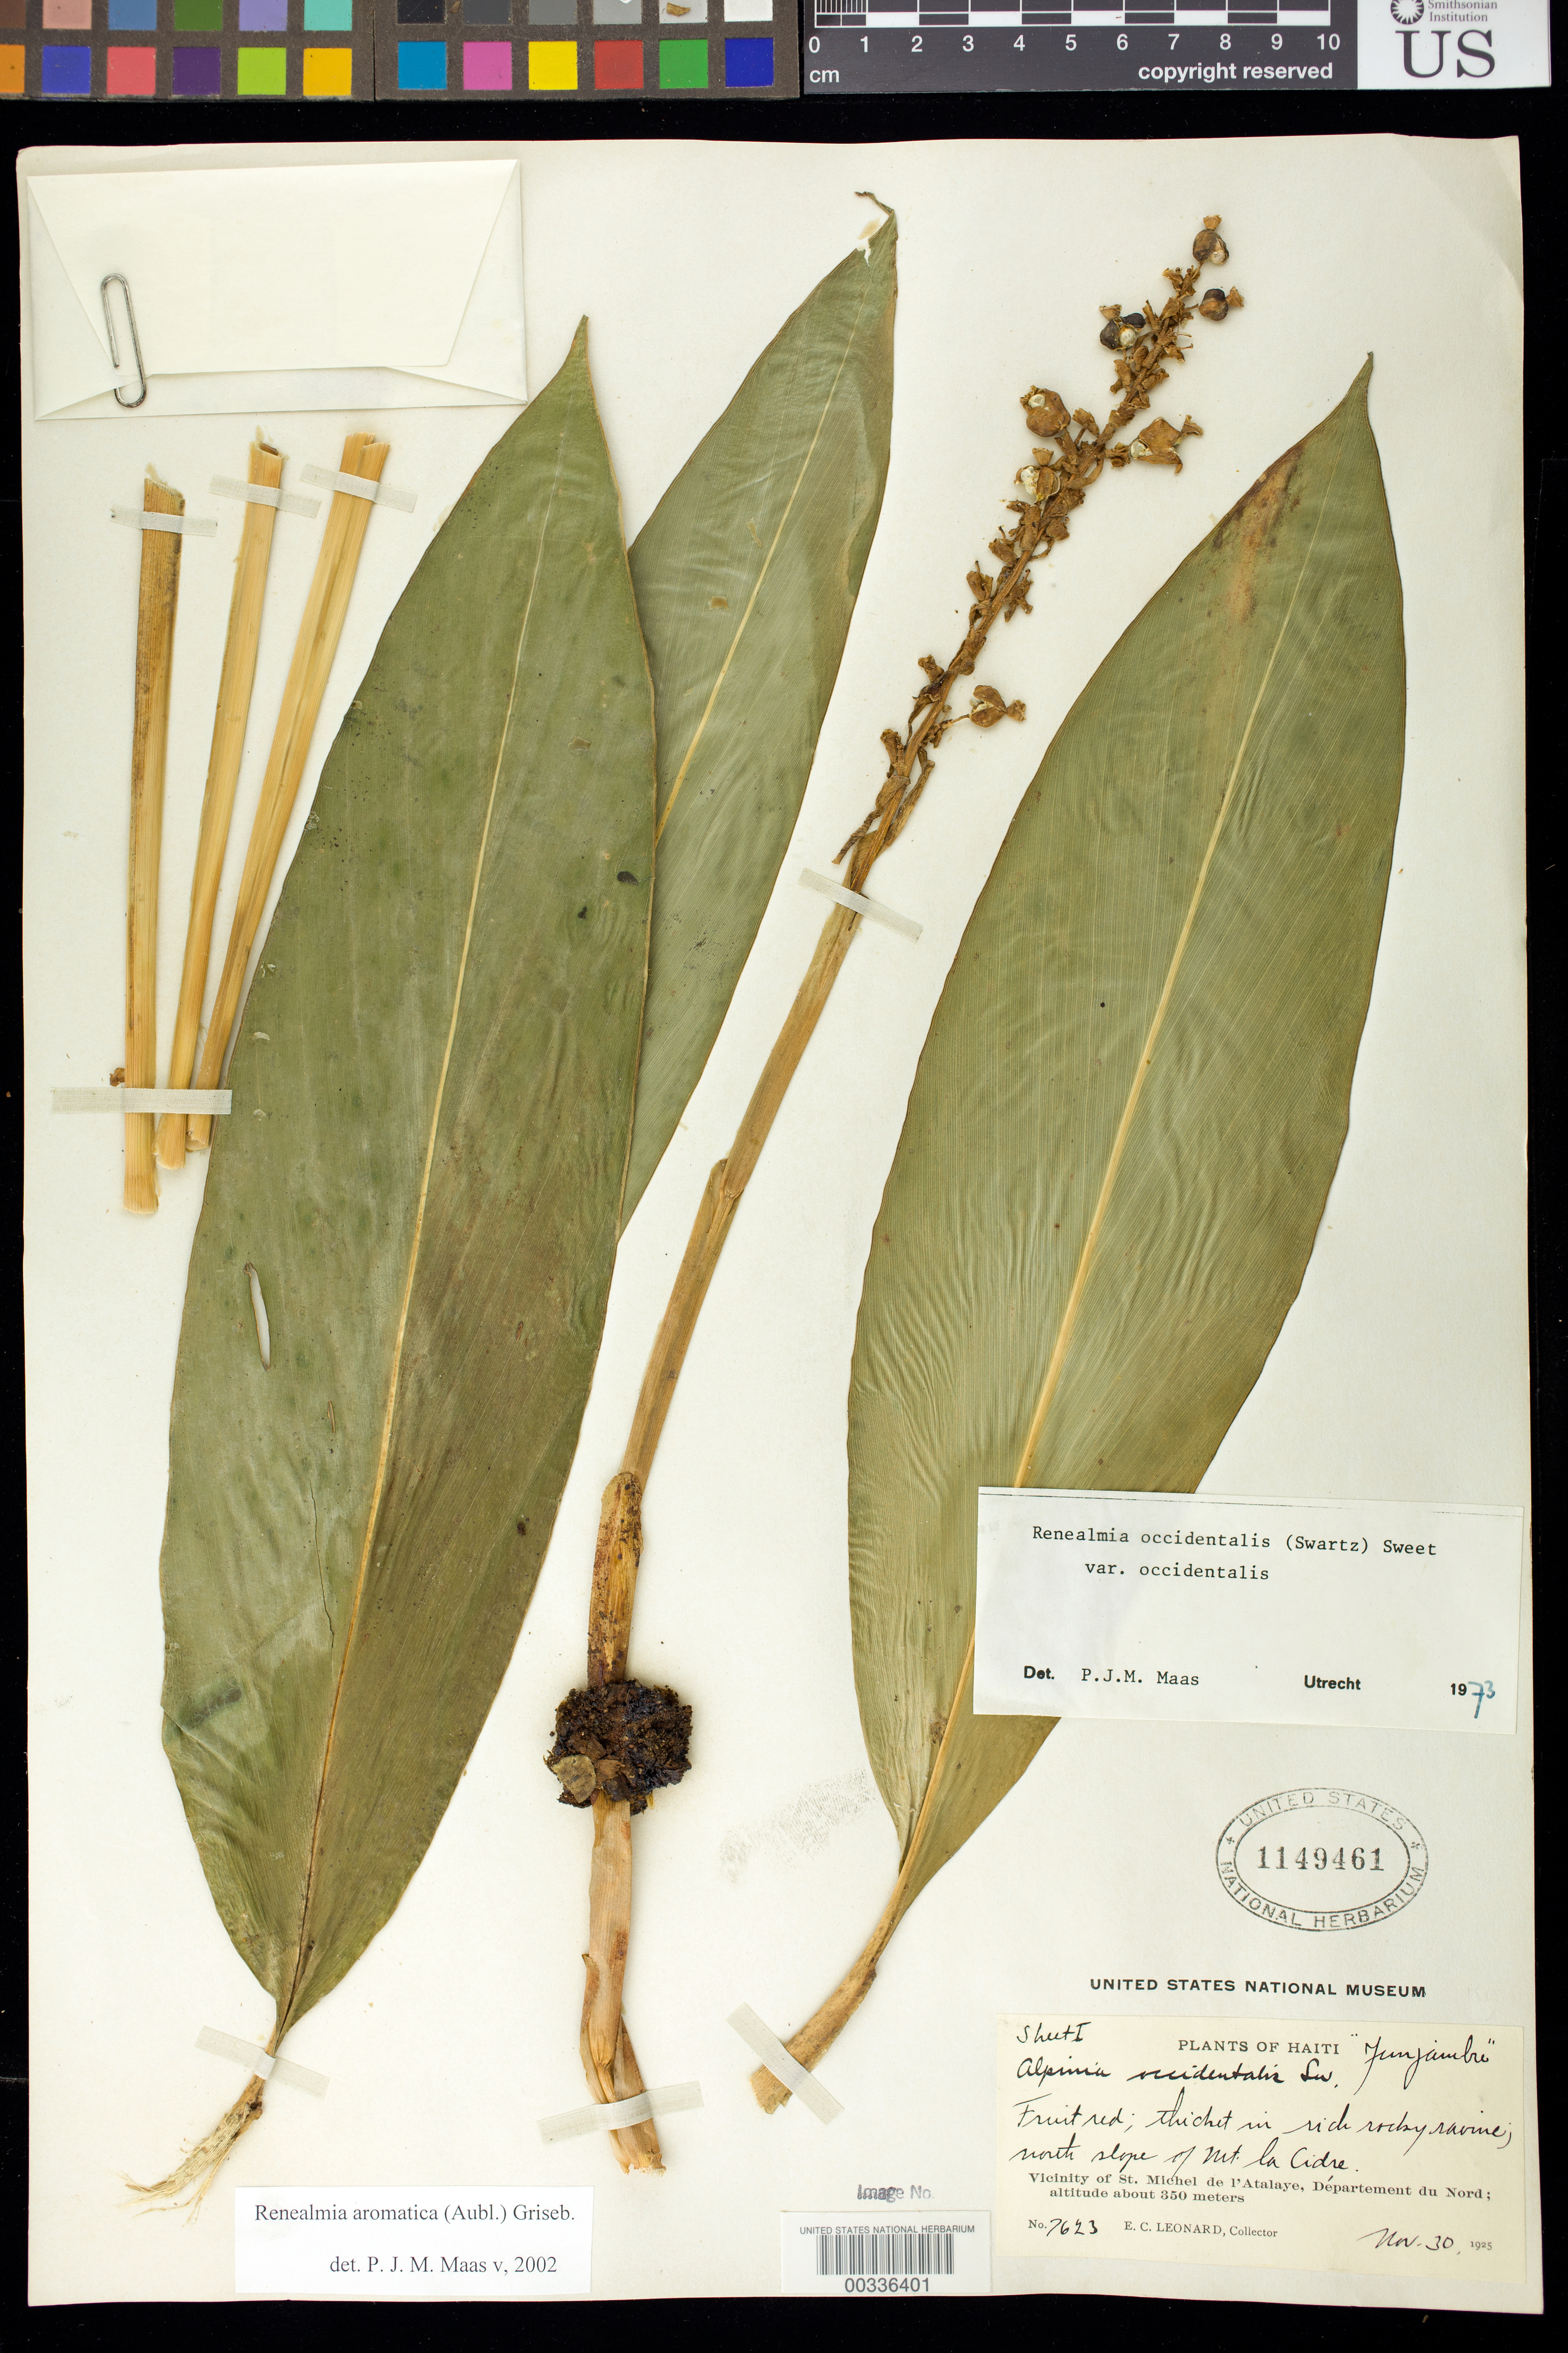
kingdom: Plantae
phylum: Tracheophyta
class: Liliopsida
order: Zingiberales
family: Zingiberaceae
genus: Renealmia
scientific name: Renealmia aromatica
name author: (Aubl.) Griseb.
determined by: Maas, Paul J. M.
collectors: E. C. Leonard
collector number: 7623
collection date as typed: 30 Nov 1925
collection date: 1925-11-30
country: Haiti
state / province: Nord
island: Hispaniola Island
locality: N slope of mt la cidre, vicinity of st michel de l'atalaye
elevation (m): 350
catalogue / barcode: US 1149461